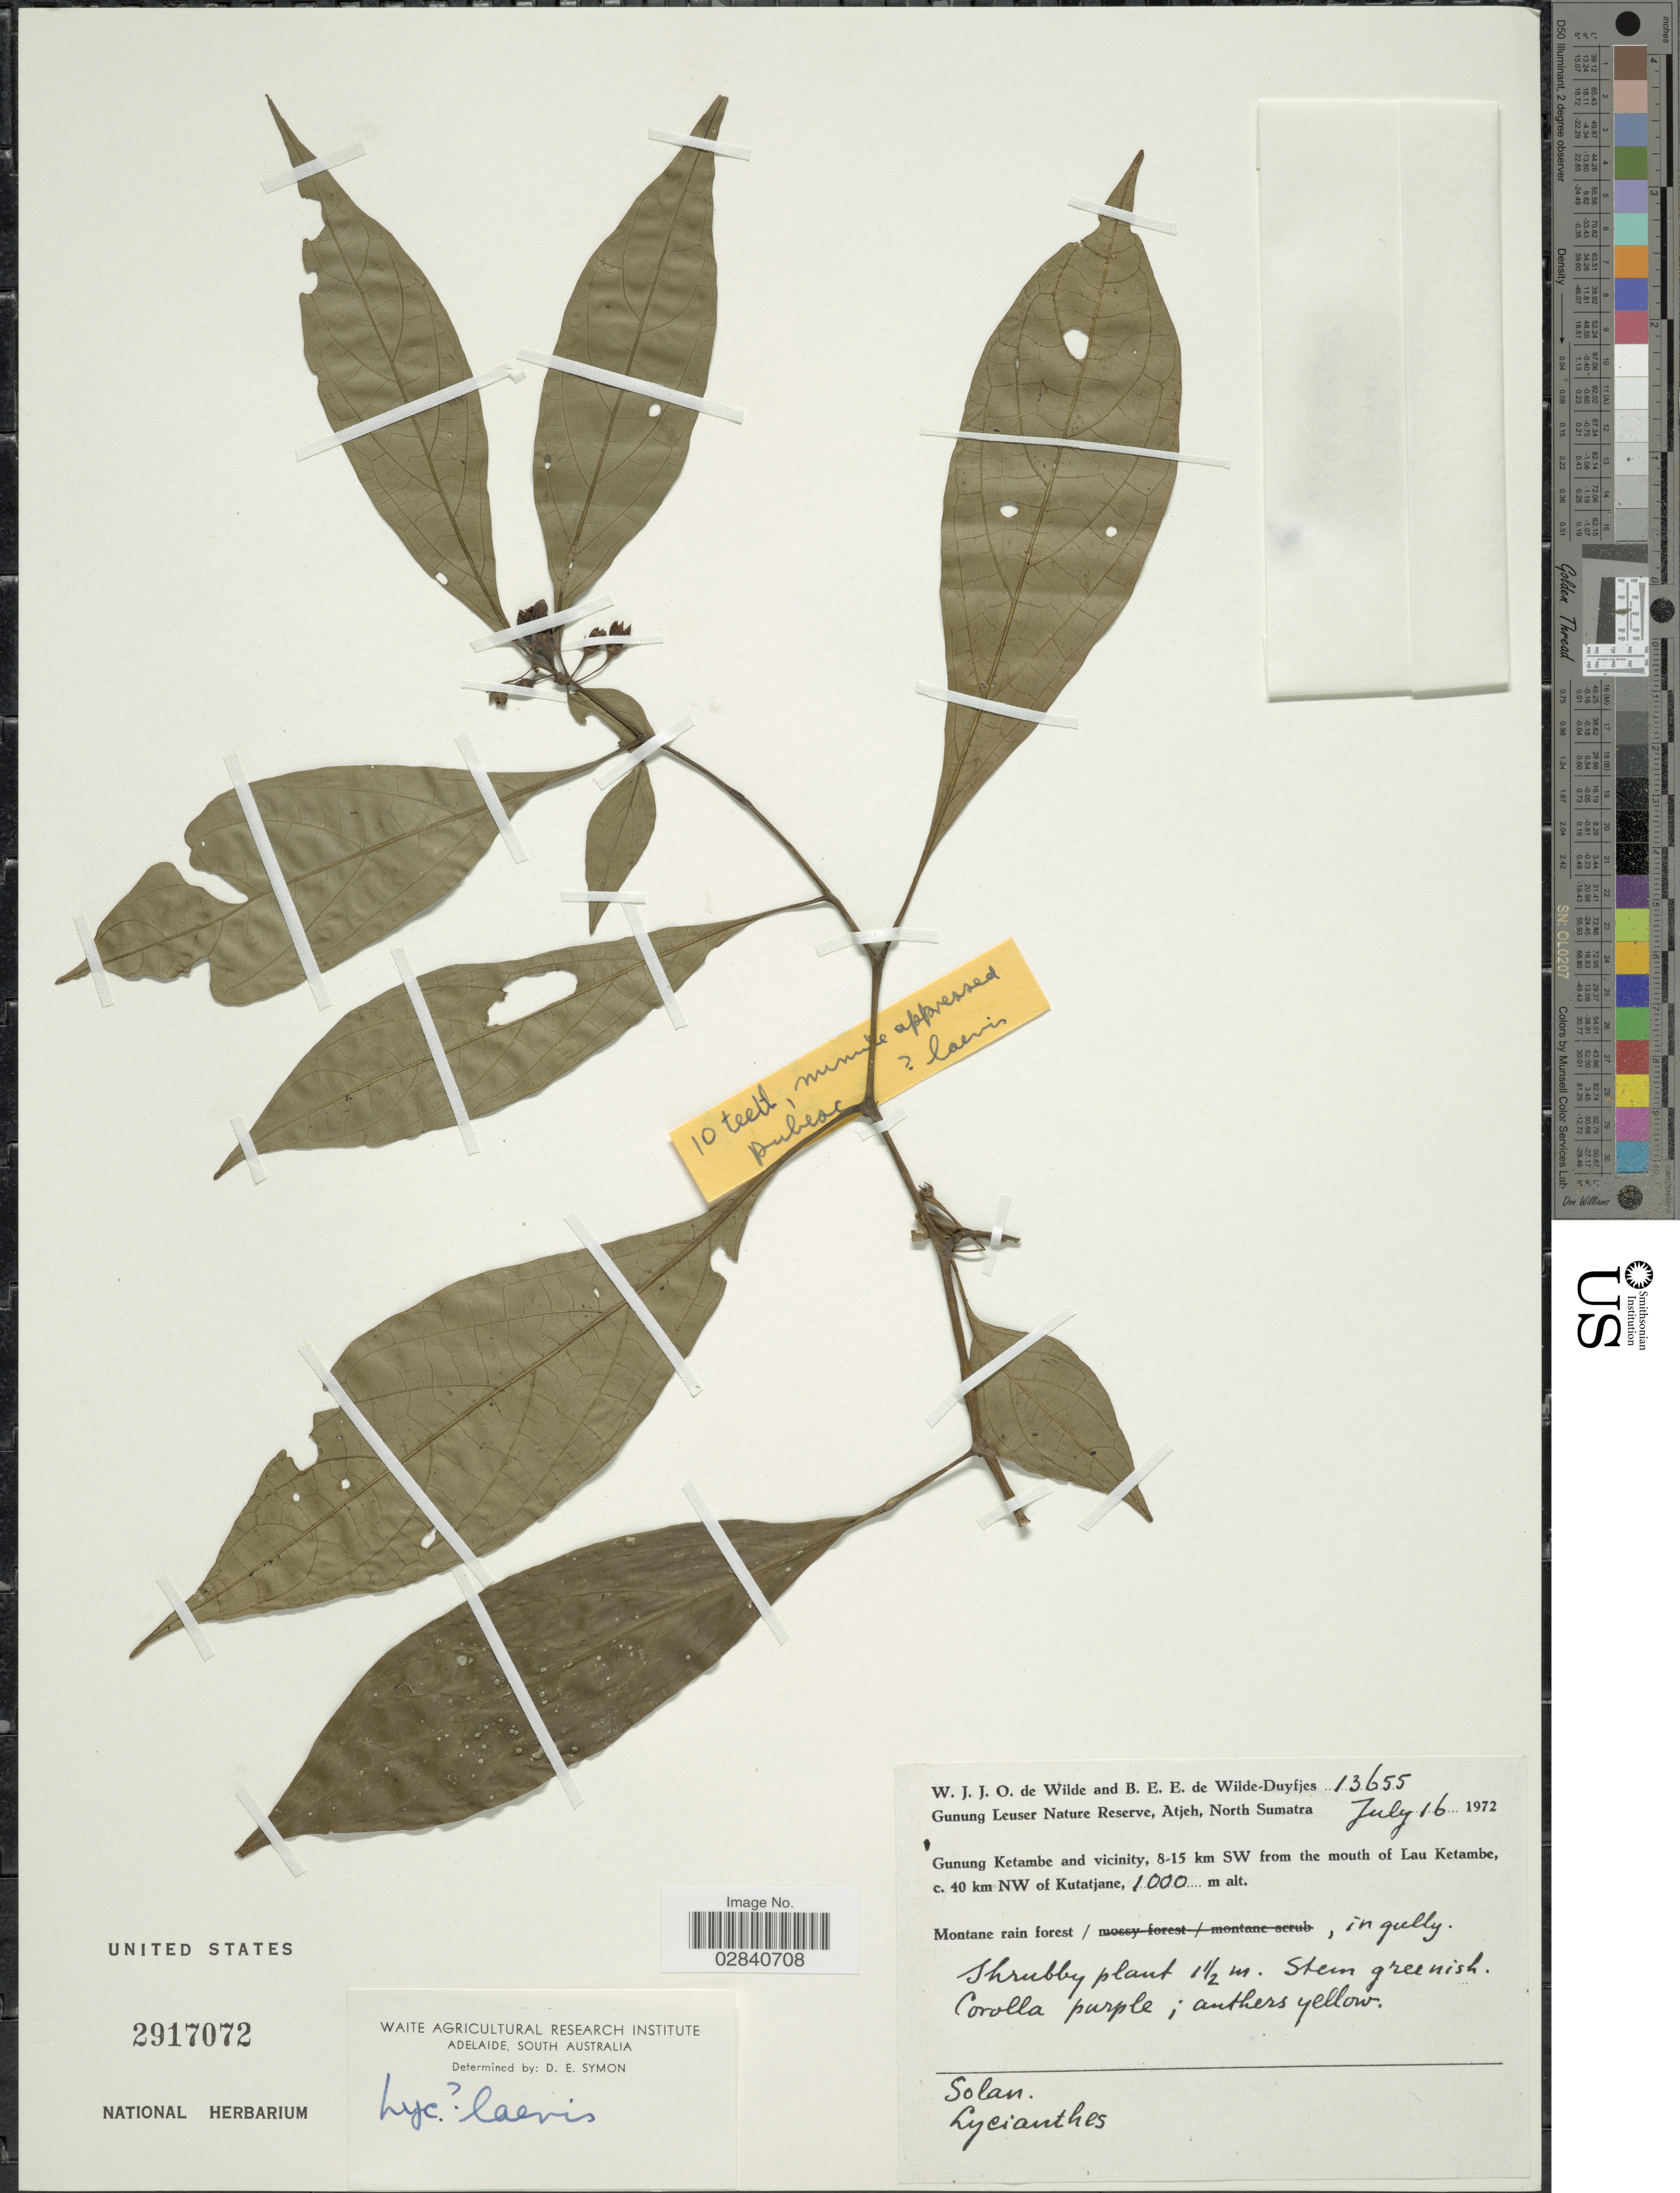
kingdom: Plantae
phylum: Tracheophyta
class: Magnoliopsida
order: Solanales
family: Solanaceae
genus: Lycianthes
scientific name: Lycianthes schizocalyx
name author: (Merr.) Bitter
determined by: Knapp, S. D.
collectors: W. J. de Wilde & B. E. de Wilde-Duyfjes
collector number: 13655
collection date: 1972-07-16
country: Indonesia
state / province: Sumatra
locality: Gunung Leuser Nature Reserve, Atjeh, North Sumatra. Gunung Ketambe and vicinity, 8-15 km SW from the mouth of Lau Ketambe, c. 40 km NW of Kutatjane.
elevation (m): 1000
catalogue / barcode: US 2917072